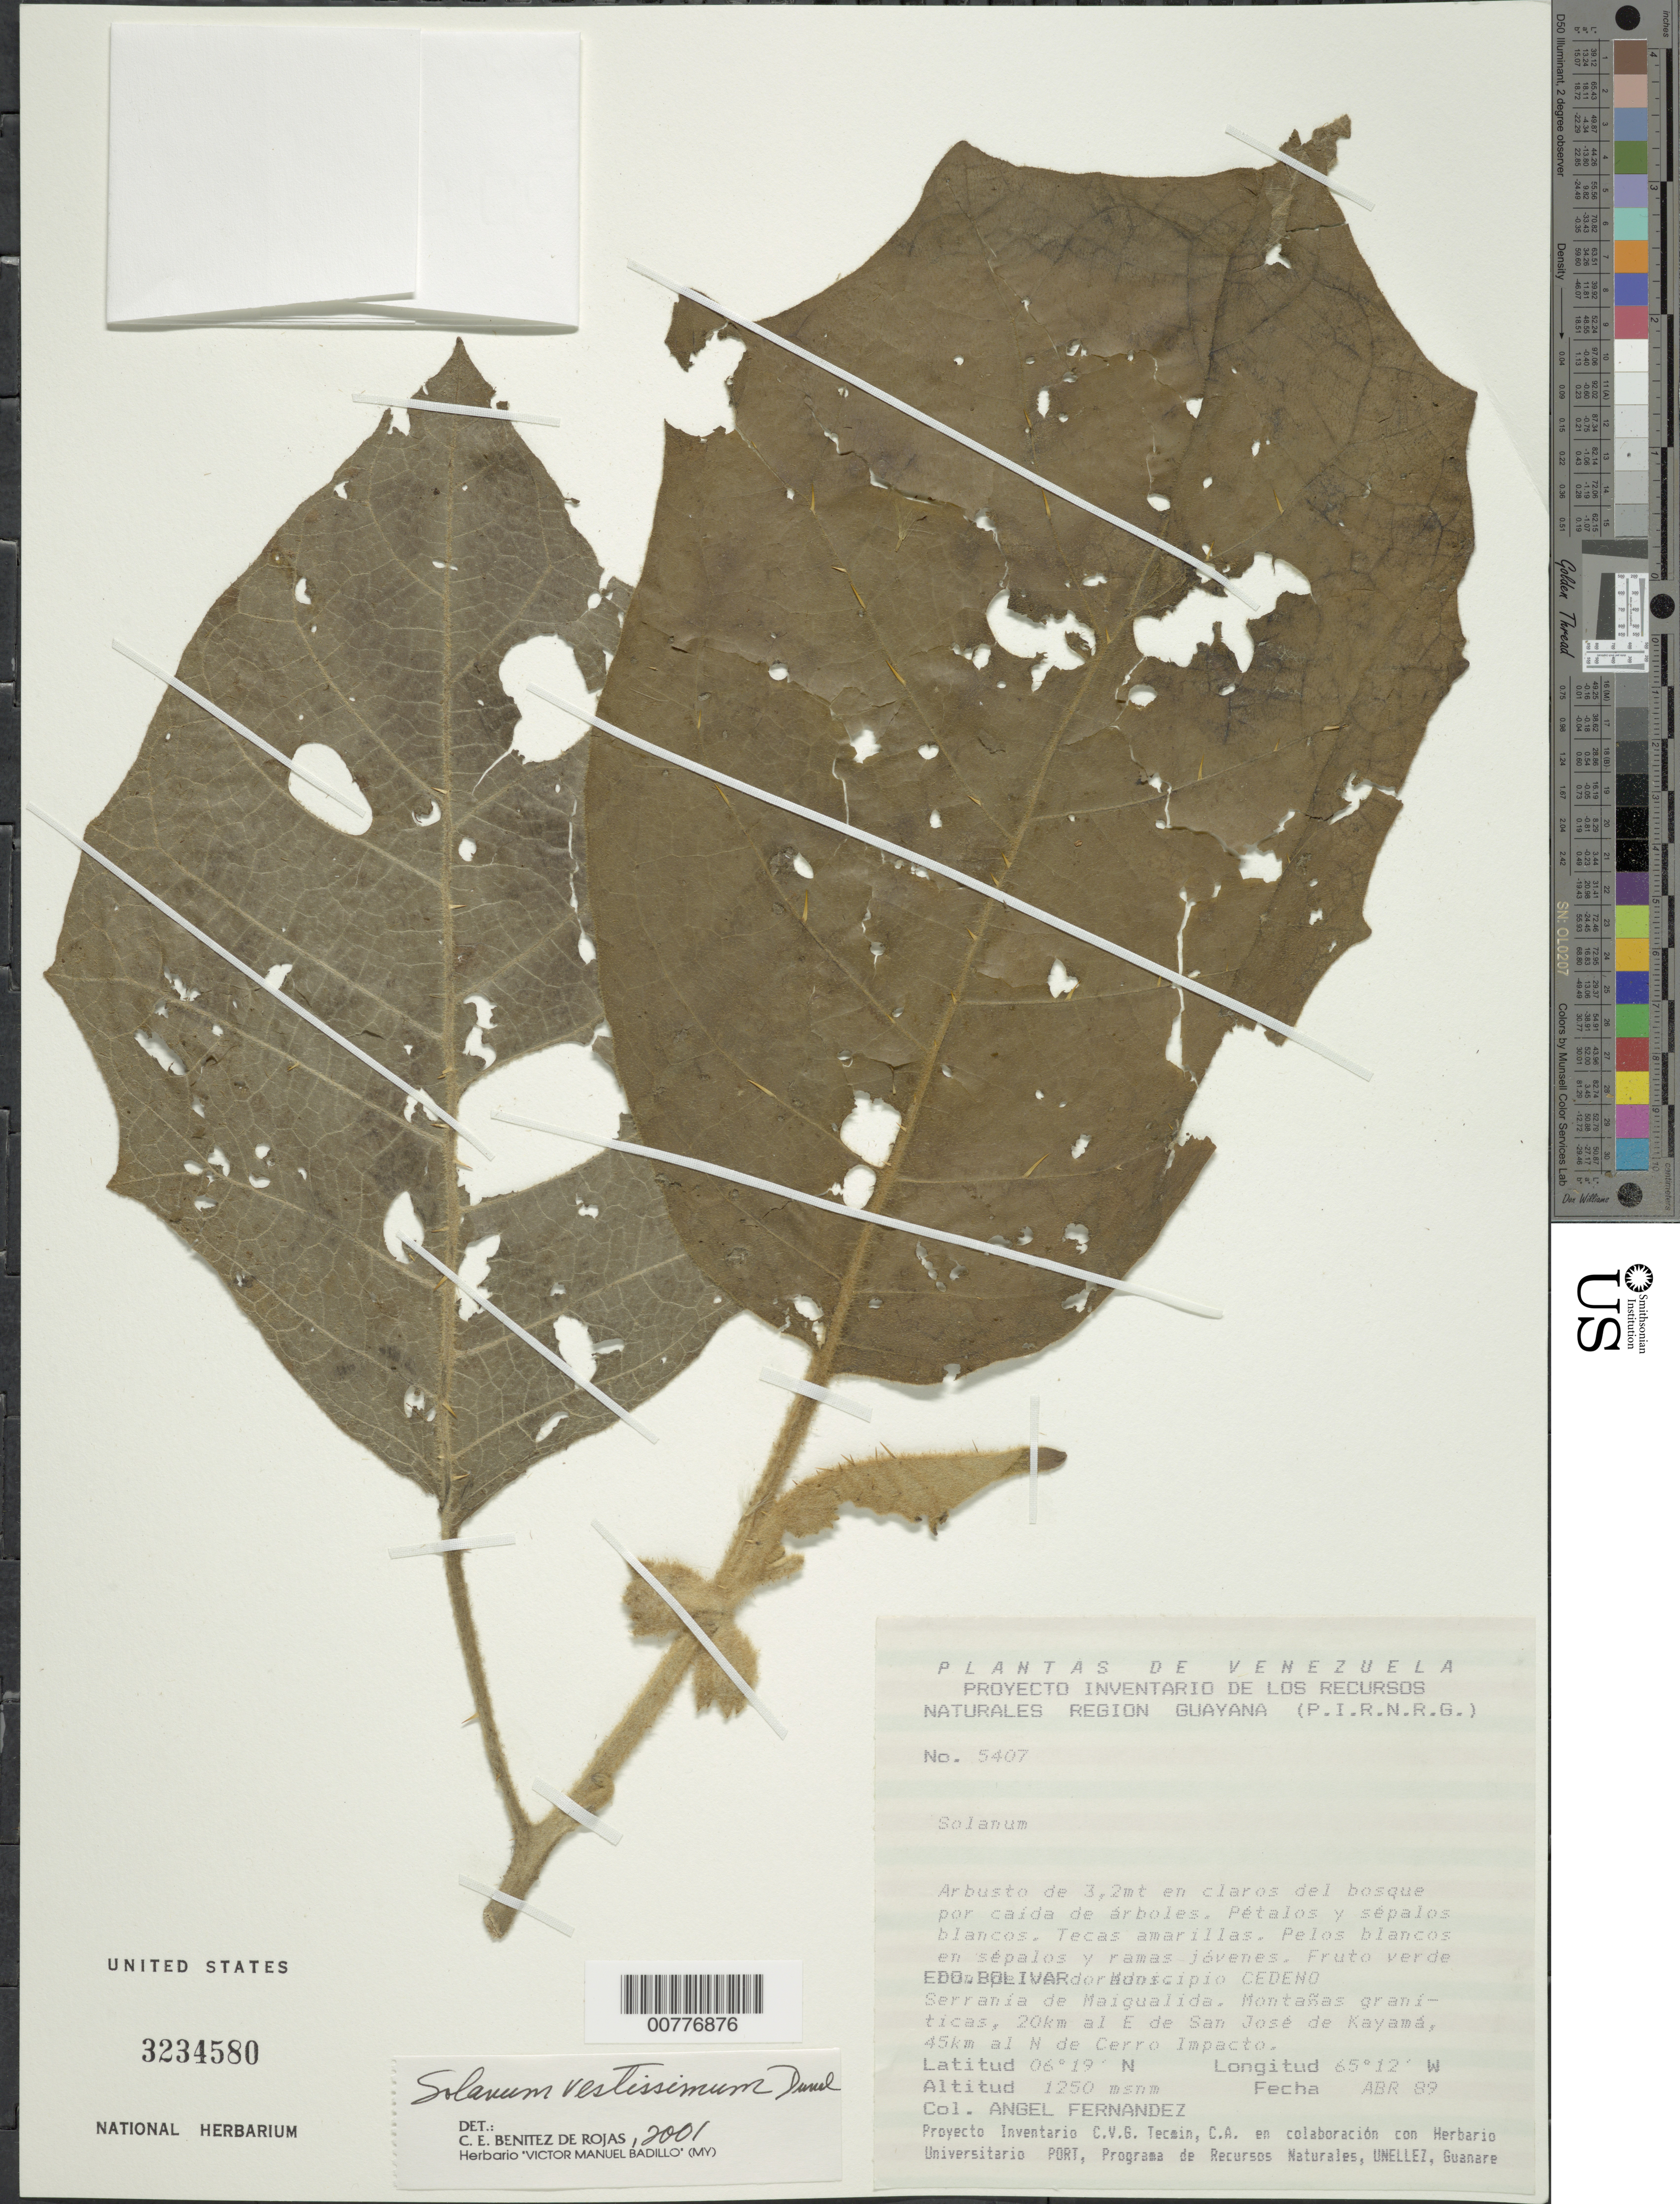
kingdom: Plantae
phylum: Tracheophyta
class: Magnoliopsida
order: Solanales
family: Solanaceae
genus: Solanum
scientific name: Solanum vestissimum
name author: Dunal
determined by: Benítez, C. E.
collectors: Á. Fernández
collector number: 5407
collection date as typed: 4 Apr 1989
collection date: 1989-04-04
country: Venezuela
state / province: Bolívar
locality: Mun. Cedeno, Serrania de Maigualida, 20 km E de San José de Kayamá, 45 km N de Cerro Impacto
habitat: Granitic mountains; in clearings in forest.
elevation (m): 1250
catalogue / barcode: US 3234580